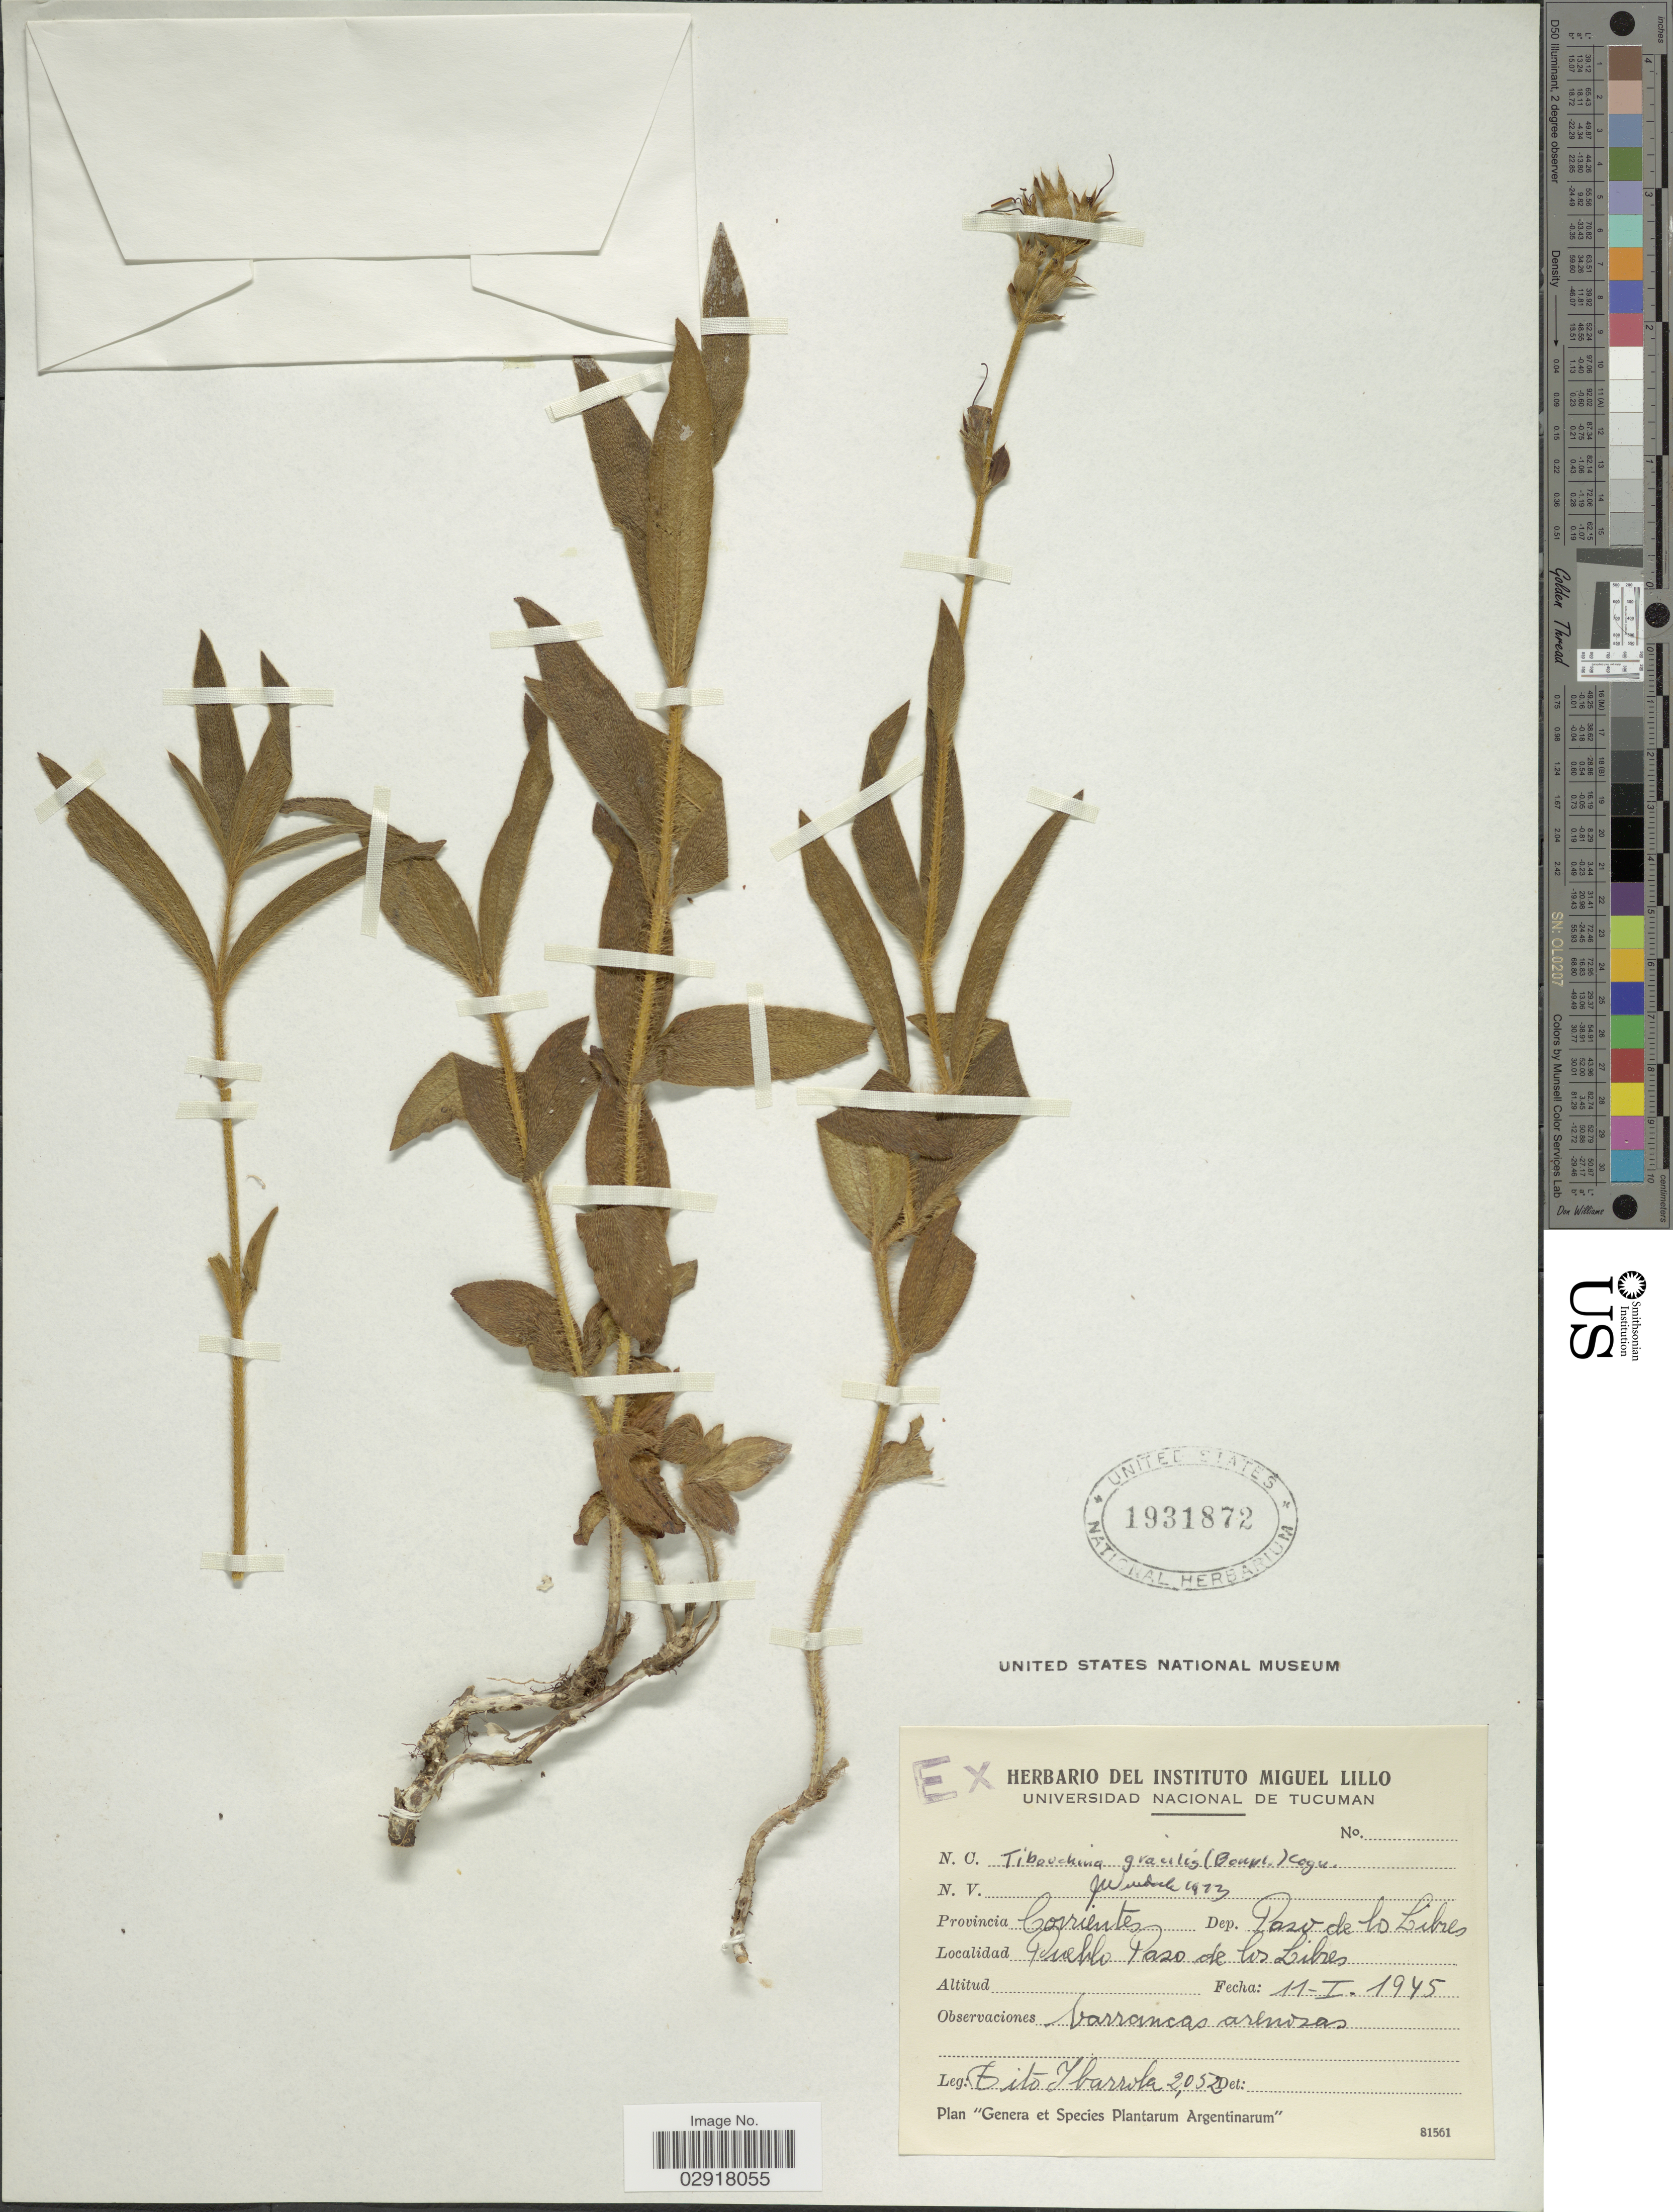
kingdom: Plantae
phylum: Tracheophyta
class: Magnoliopsida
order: Myrtales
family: Melastomataceae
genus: Chaetogastra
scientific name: Chaetogastra gracilis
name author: (Bonpl.) DC.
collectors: T. Ibarrola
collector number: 2052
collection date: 1945-01-11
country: Argentina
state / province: Corrientes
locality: Dep. Paso de lo Libres. Pueblo Paso de los Libres.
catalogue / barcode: US 1931872